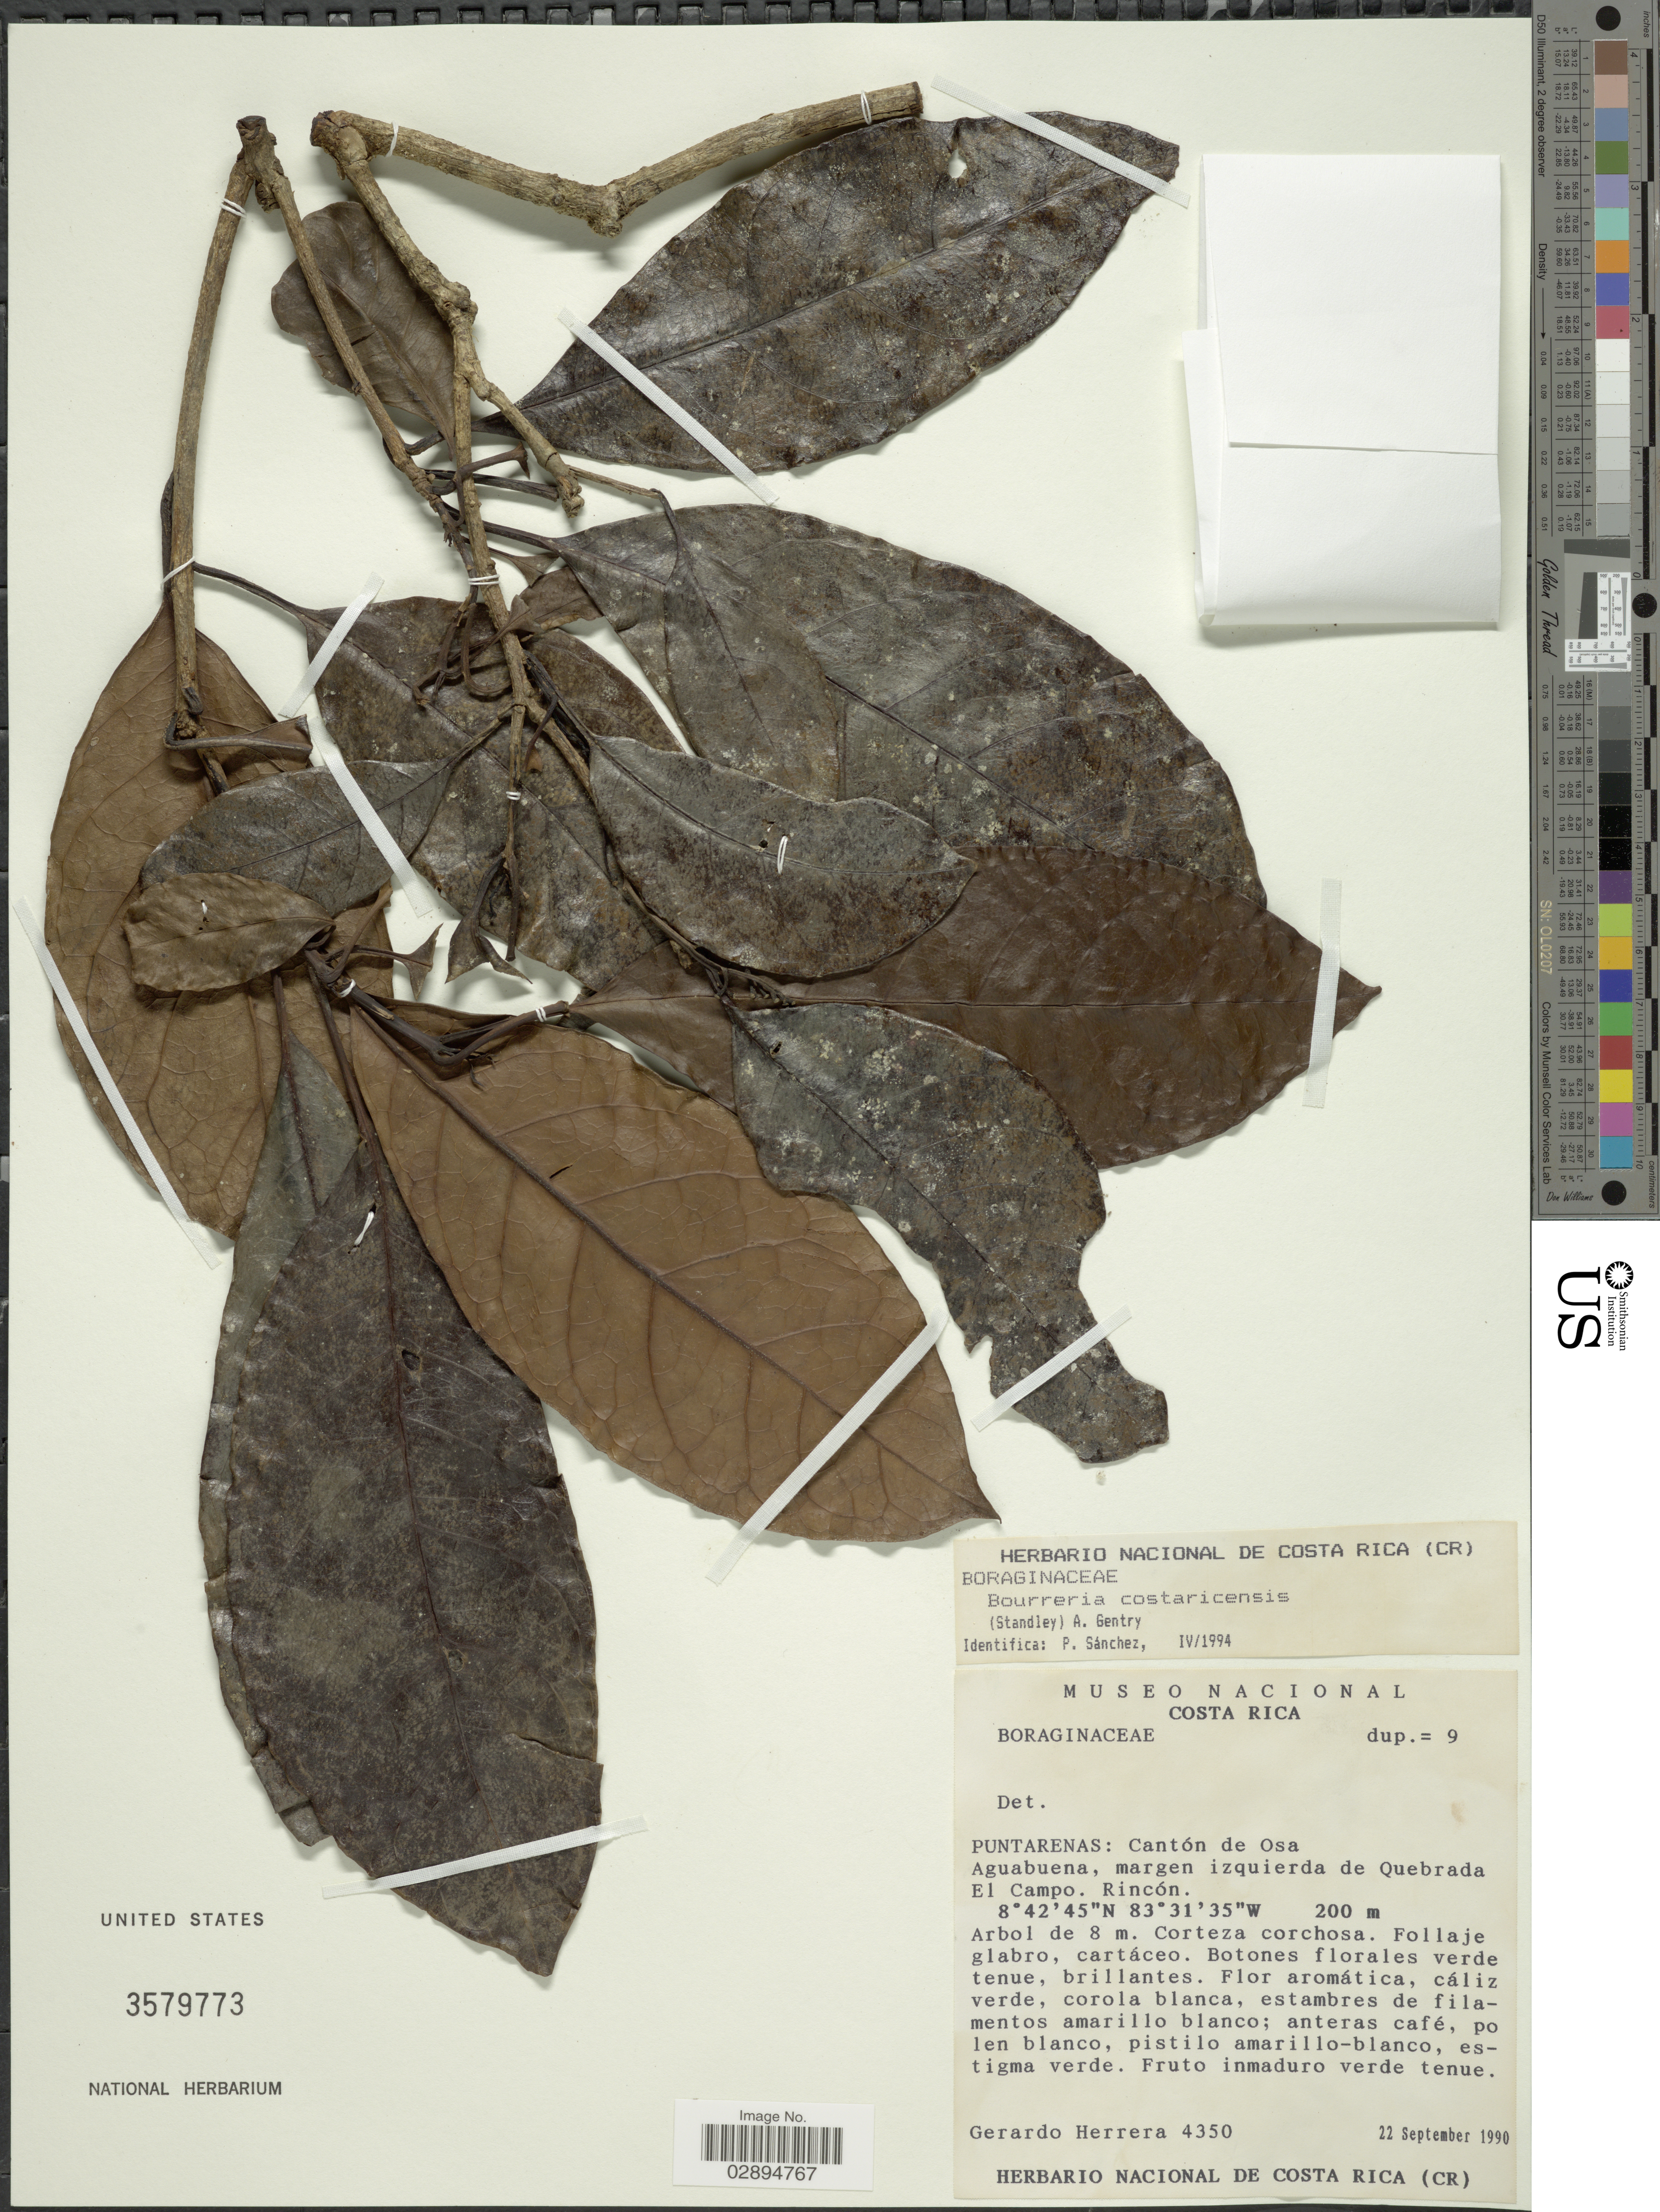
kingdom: Plantae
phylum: Tracheophyta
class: Magnoliopsida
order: Boraginales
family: Ehretiaceae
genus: Bourreria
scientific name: Bourreria costaricensis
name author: (Standl.) A.H. Gentry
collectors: G. Herrera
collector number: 4350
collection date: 1990-09-22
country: Costa Rica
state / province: Puntarenas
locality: Cantón de Osa. Aguabuena, margen izquierda de Quebrada El Campo. Rincón.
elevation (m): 200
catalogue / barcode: US 3579773